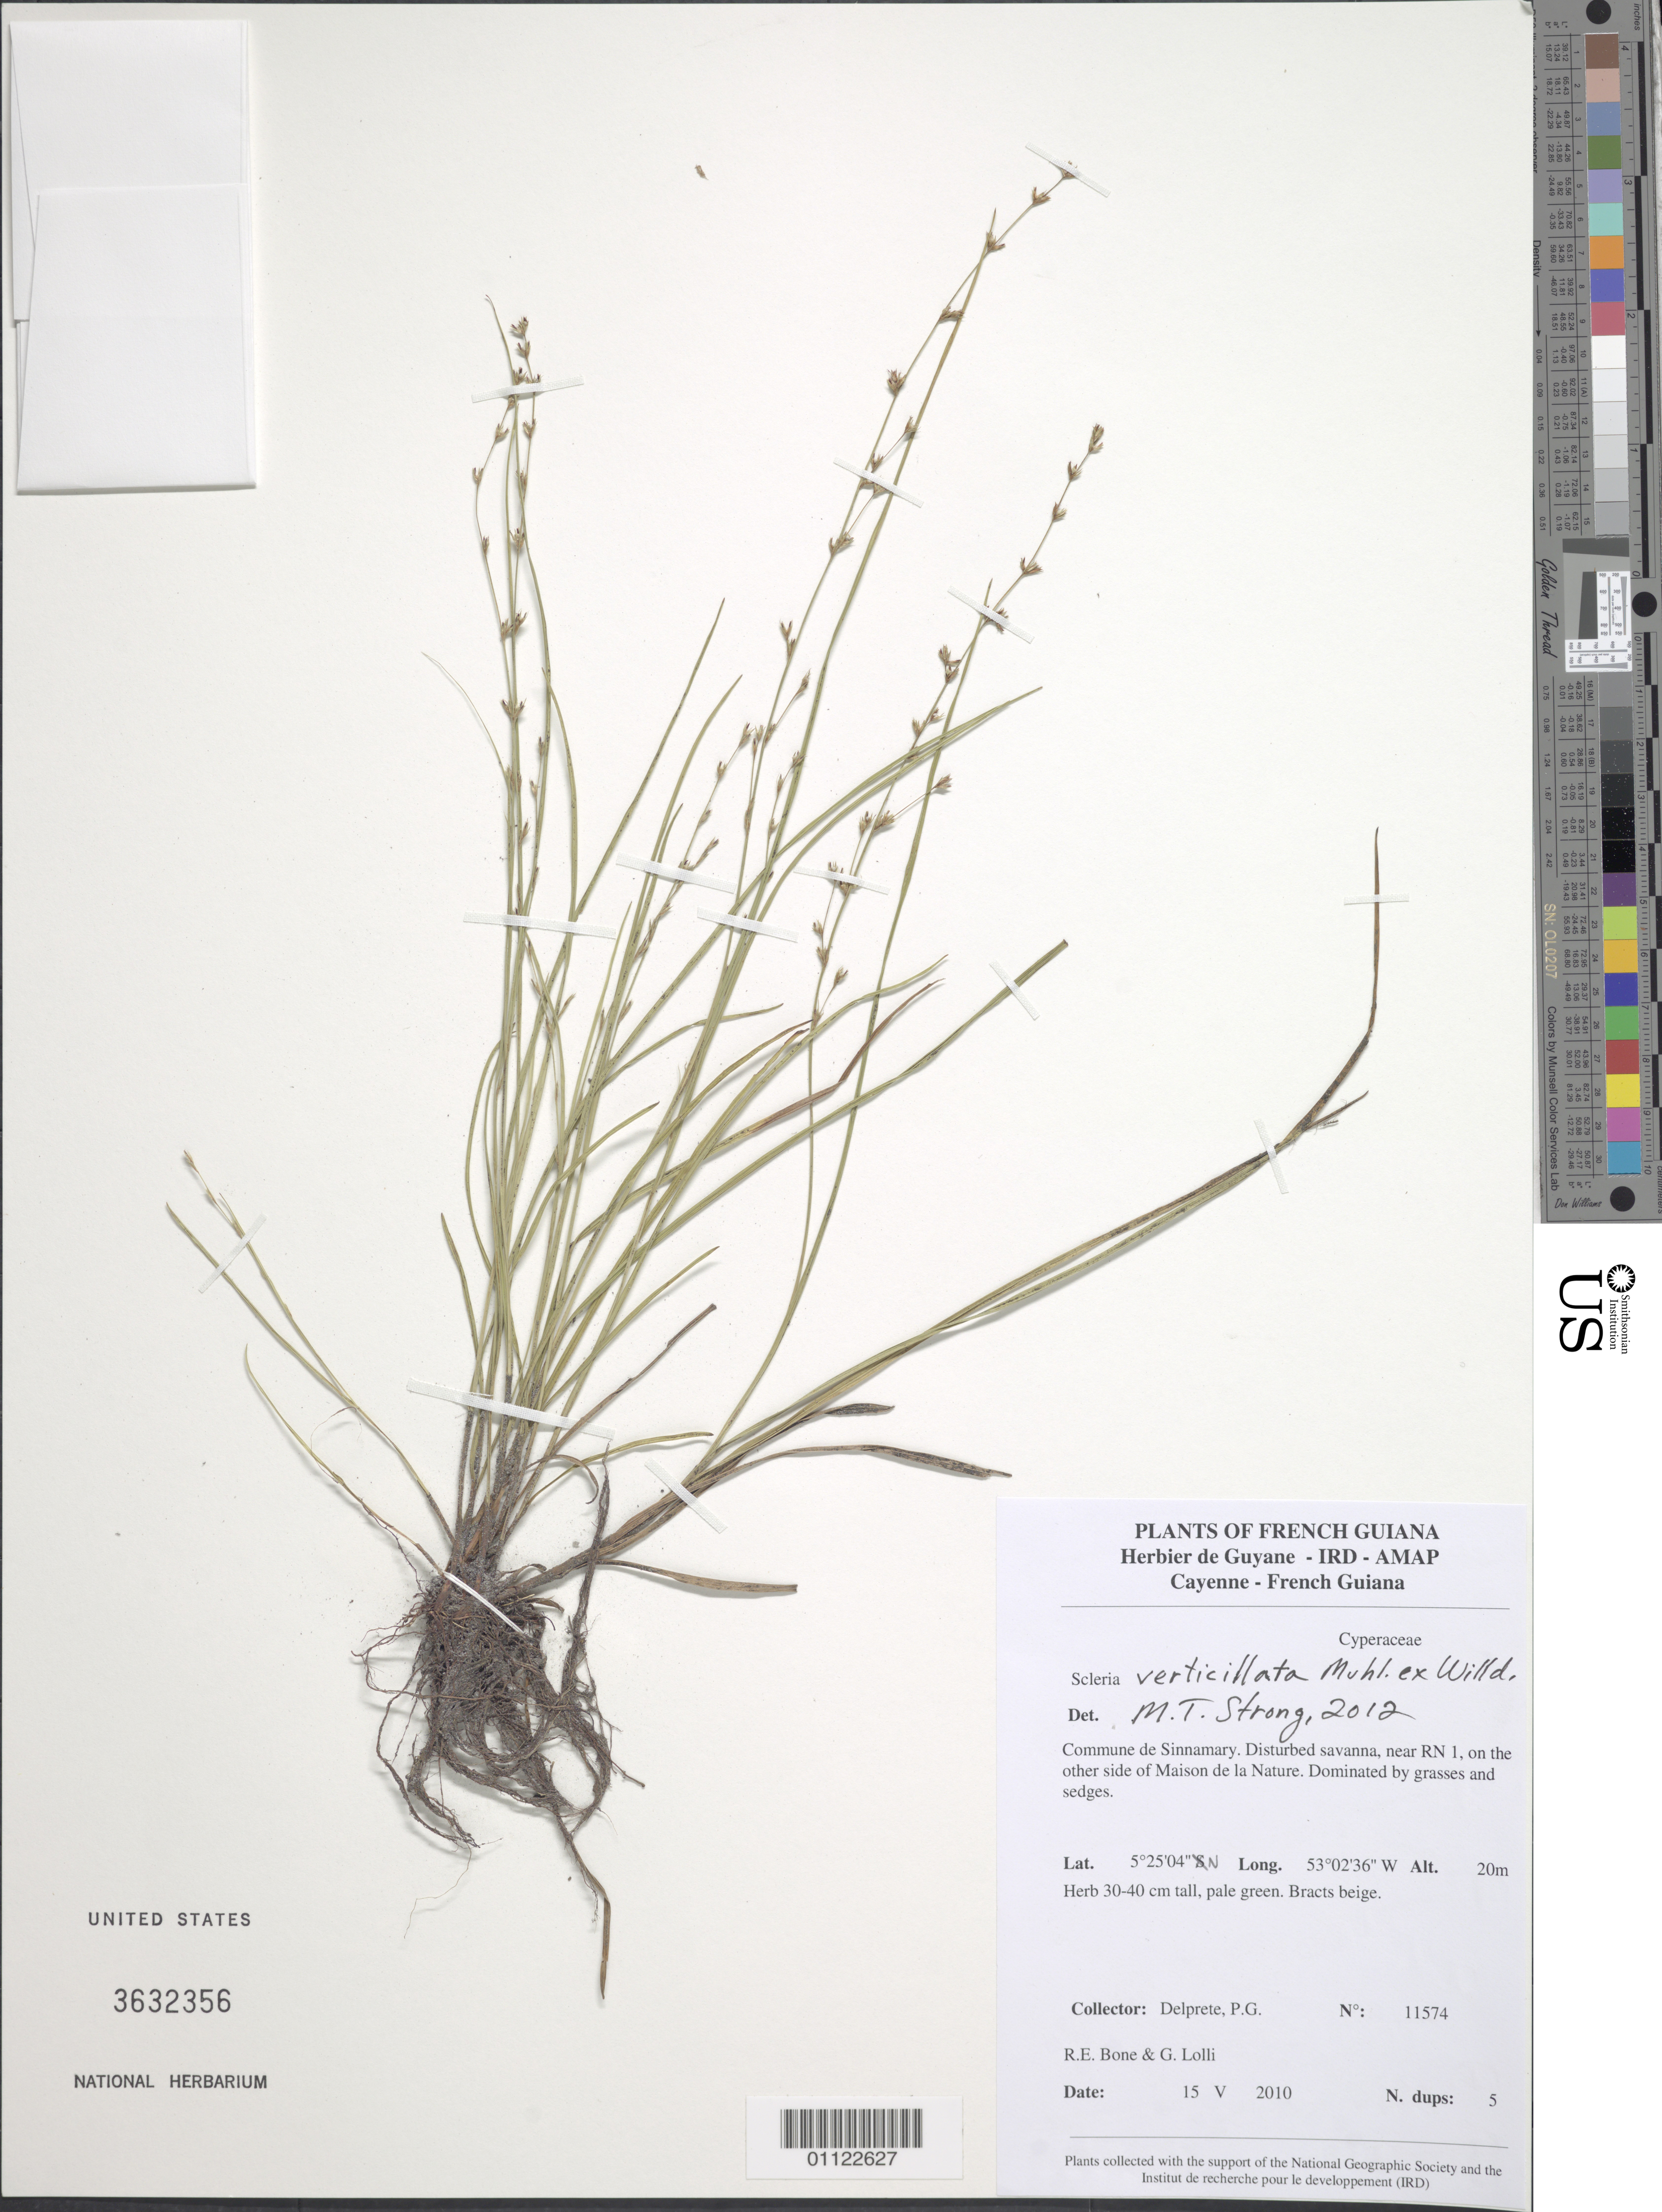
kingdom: Plantae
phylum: Tracheophyta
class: Liliopsida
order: Poales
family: Cyperaceae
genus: Scleria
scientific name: Scleria verticillata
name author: Muhl. ex Willd.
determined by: Strong, M. T., (US), Smithsonian Institution - National Museum of Natural History (UNITED STATES)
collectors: P. G. Delprete, R. Bone & G. Lolli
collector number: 11574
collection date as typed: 15-May-10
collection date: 1910-05-15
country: French Guiana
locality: Commune de Sinnamary. Disturbed savanna, near RN 1, on the other side of Maison de la Nature. Dominated by grasses and sedges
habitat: Dominated by grasses and sedges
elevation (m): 20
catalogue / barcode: US 3632356